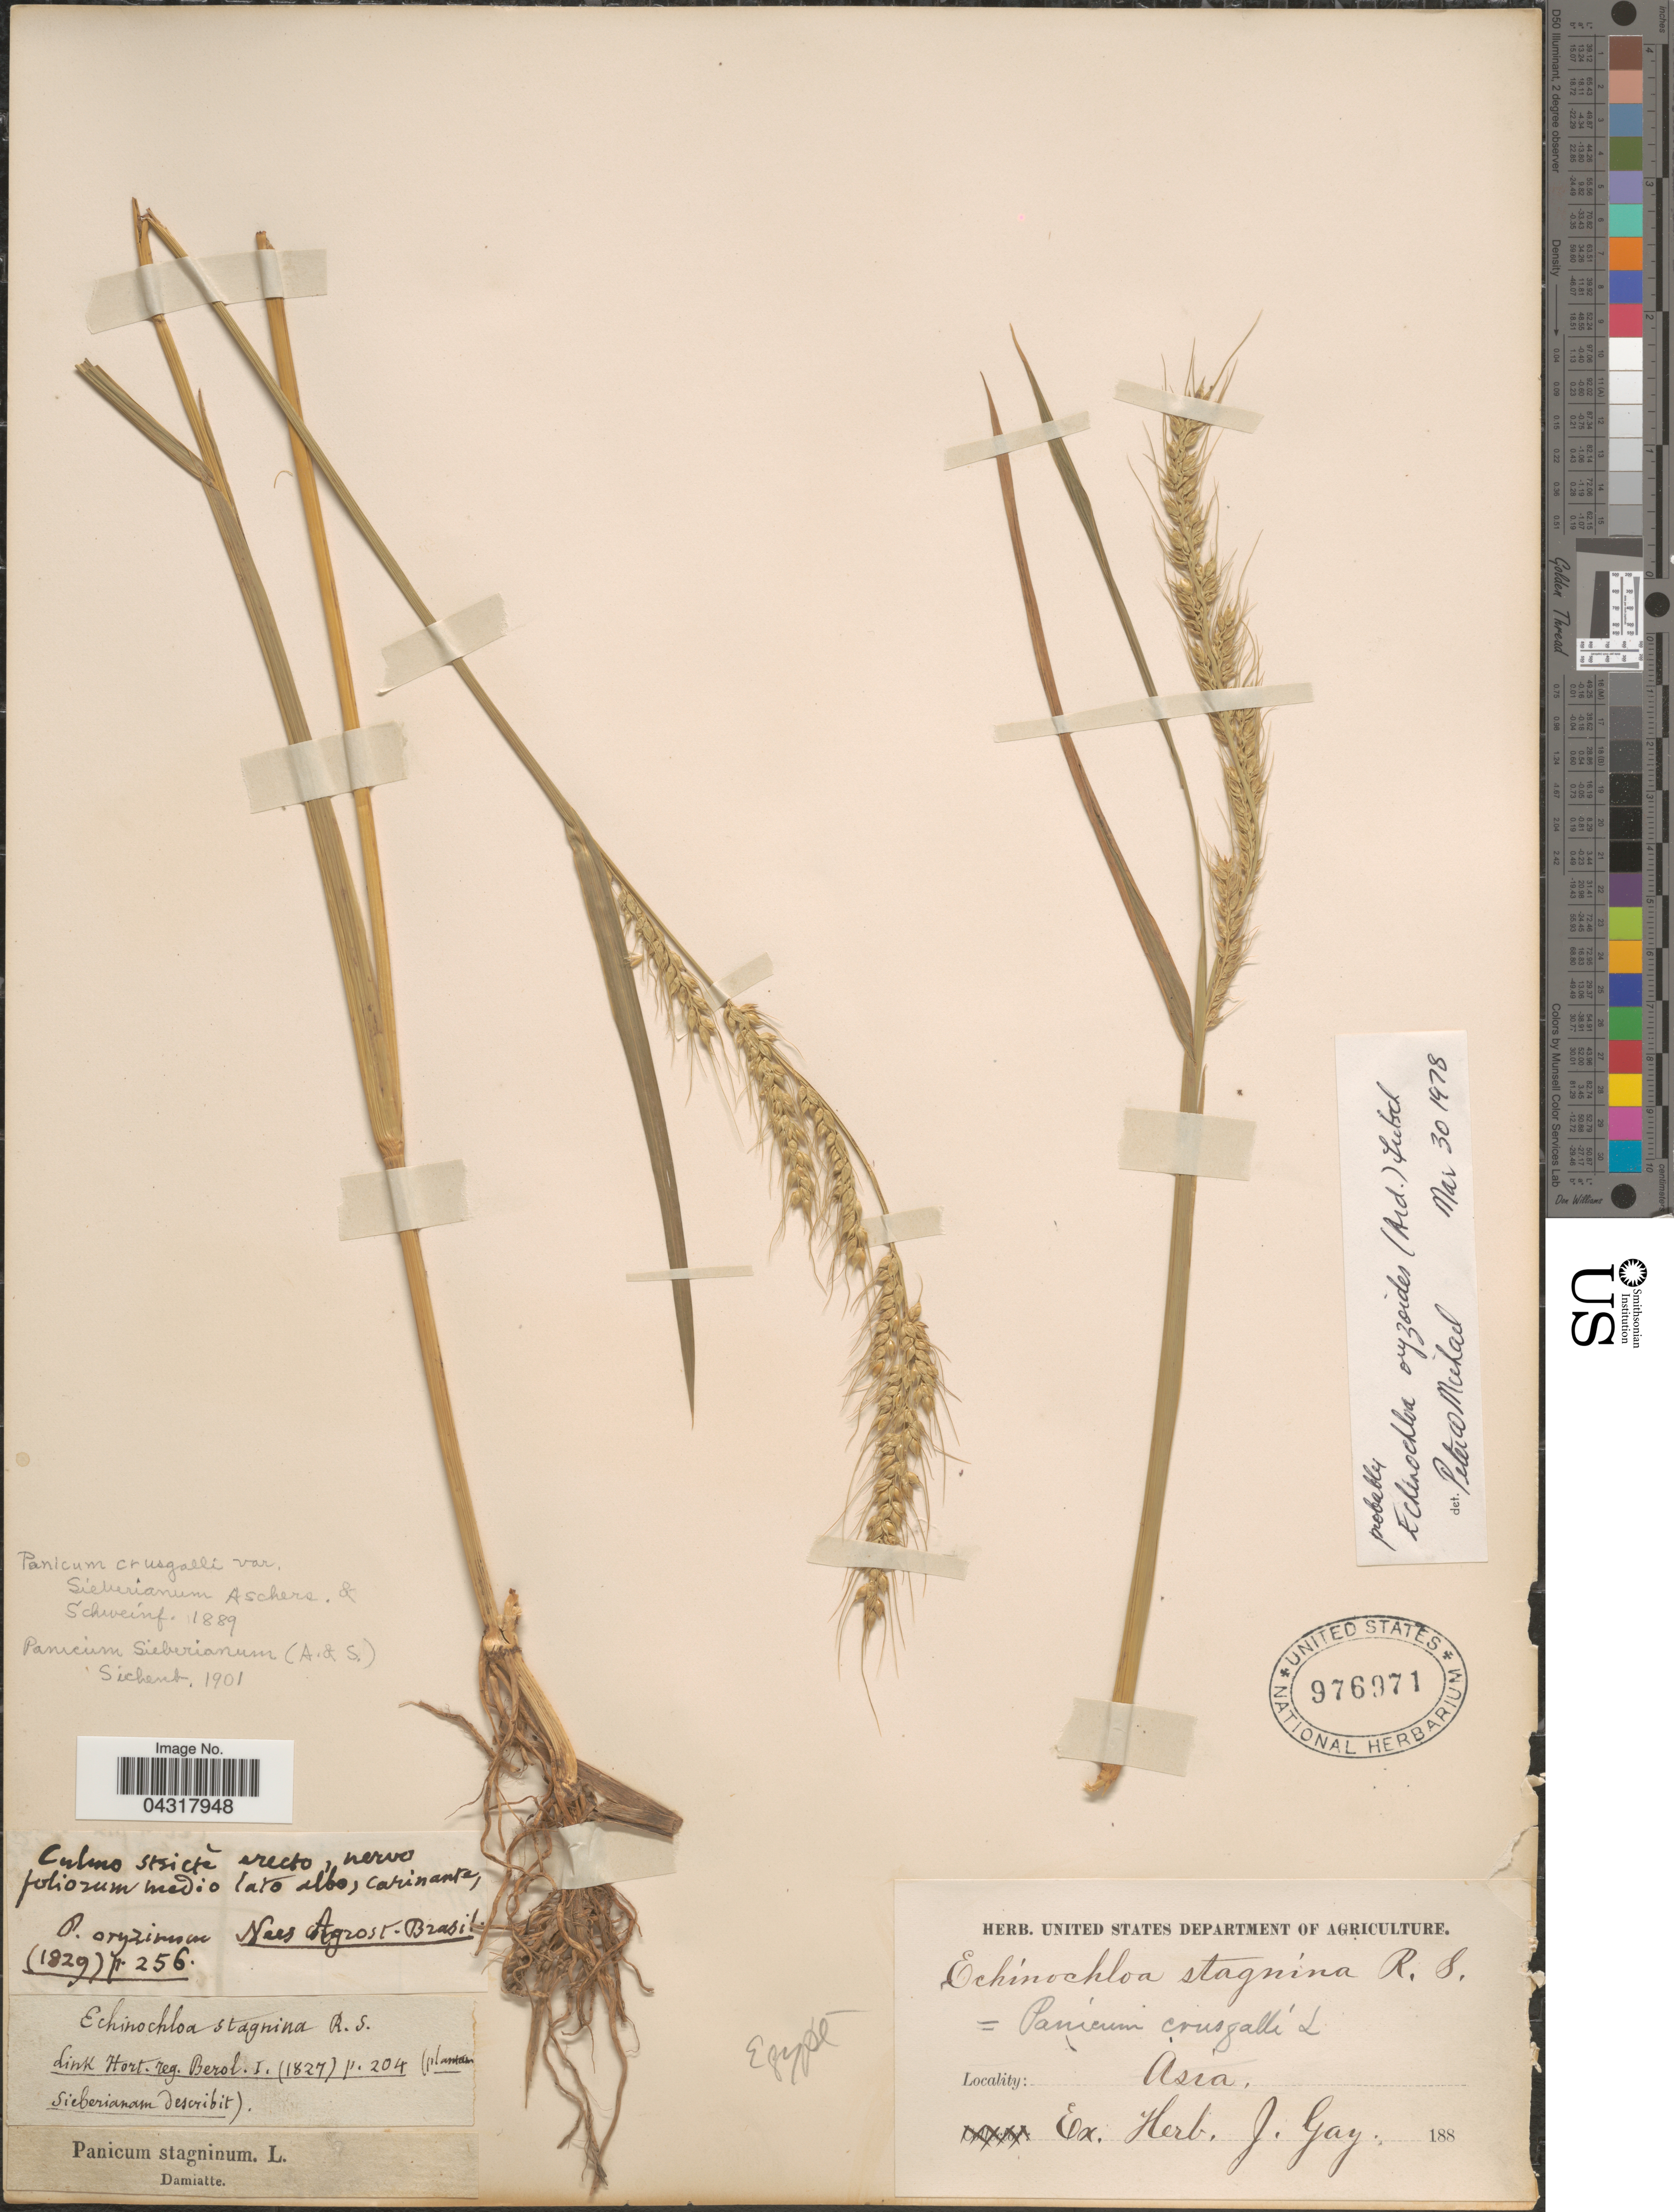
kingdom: Plantae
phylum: Tracheophyta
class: Liliopsida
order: Poales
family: Poaceae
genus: Echinochloa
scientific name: Echinochloa oryzoides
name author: (Ard.) Fritsch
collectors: ex herb. J. Gay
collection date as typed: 188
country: Egypt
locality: Asia.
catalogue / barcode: US 976971